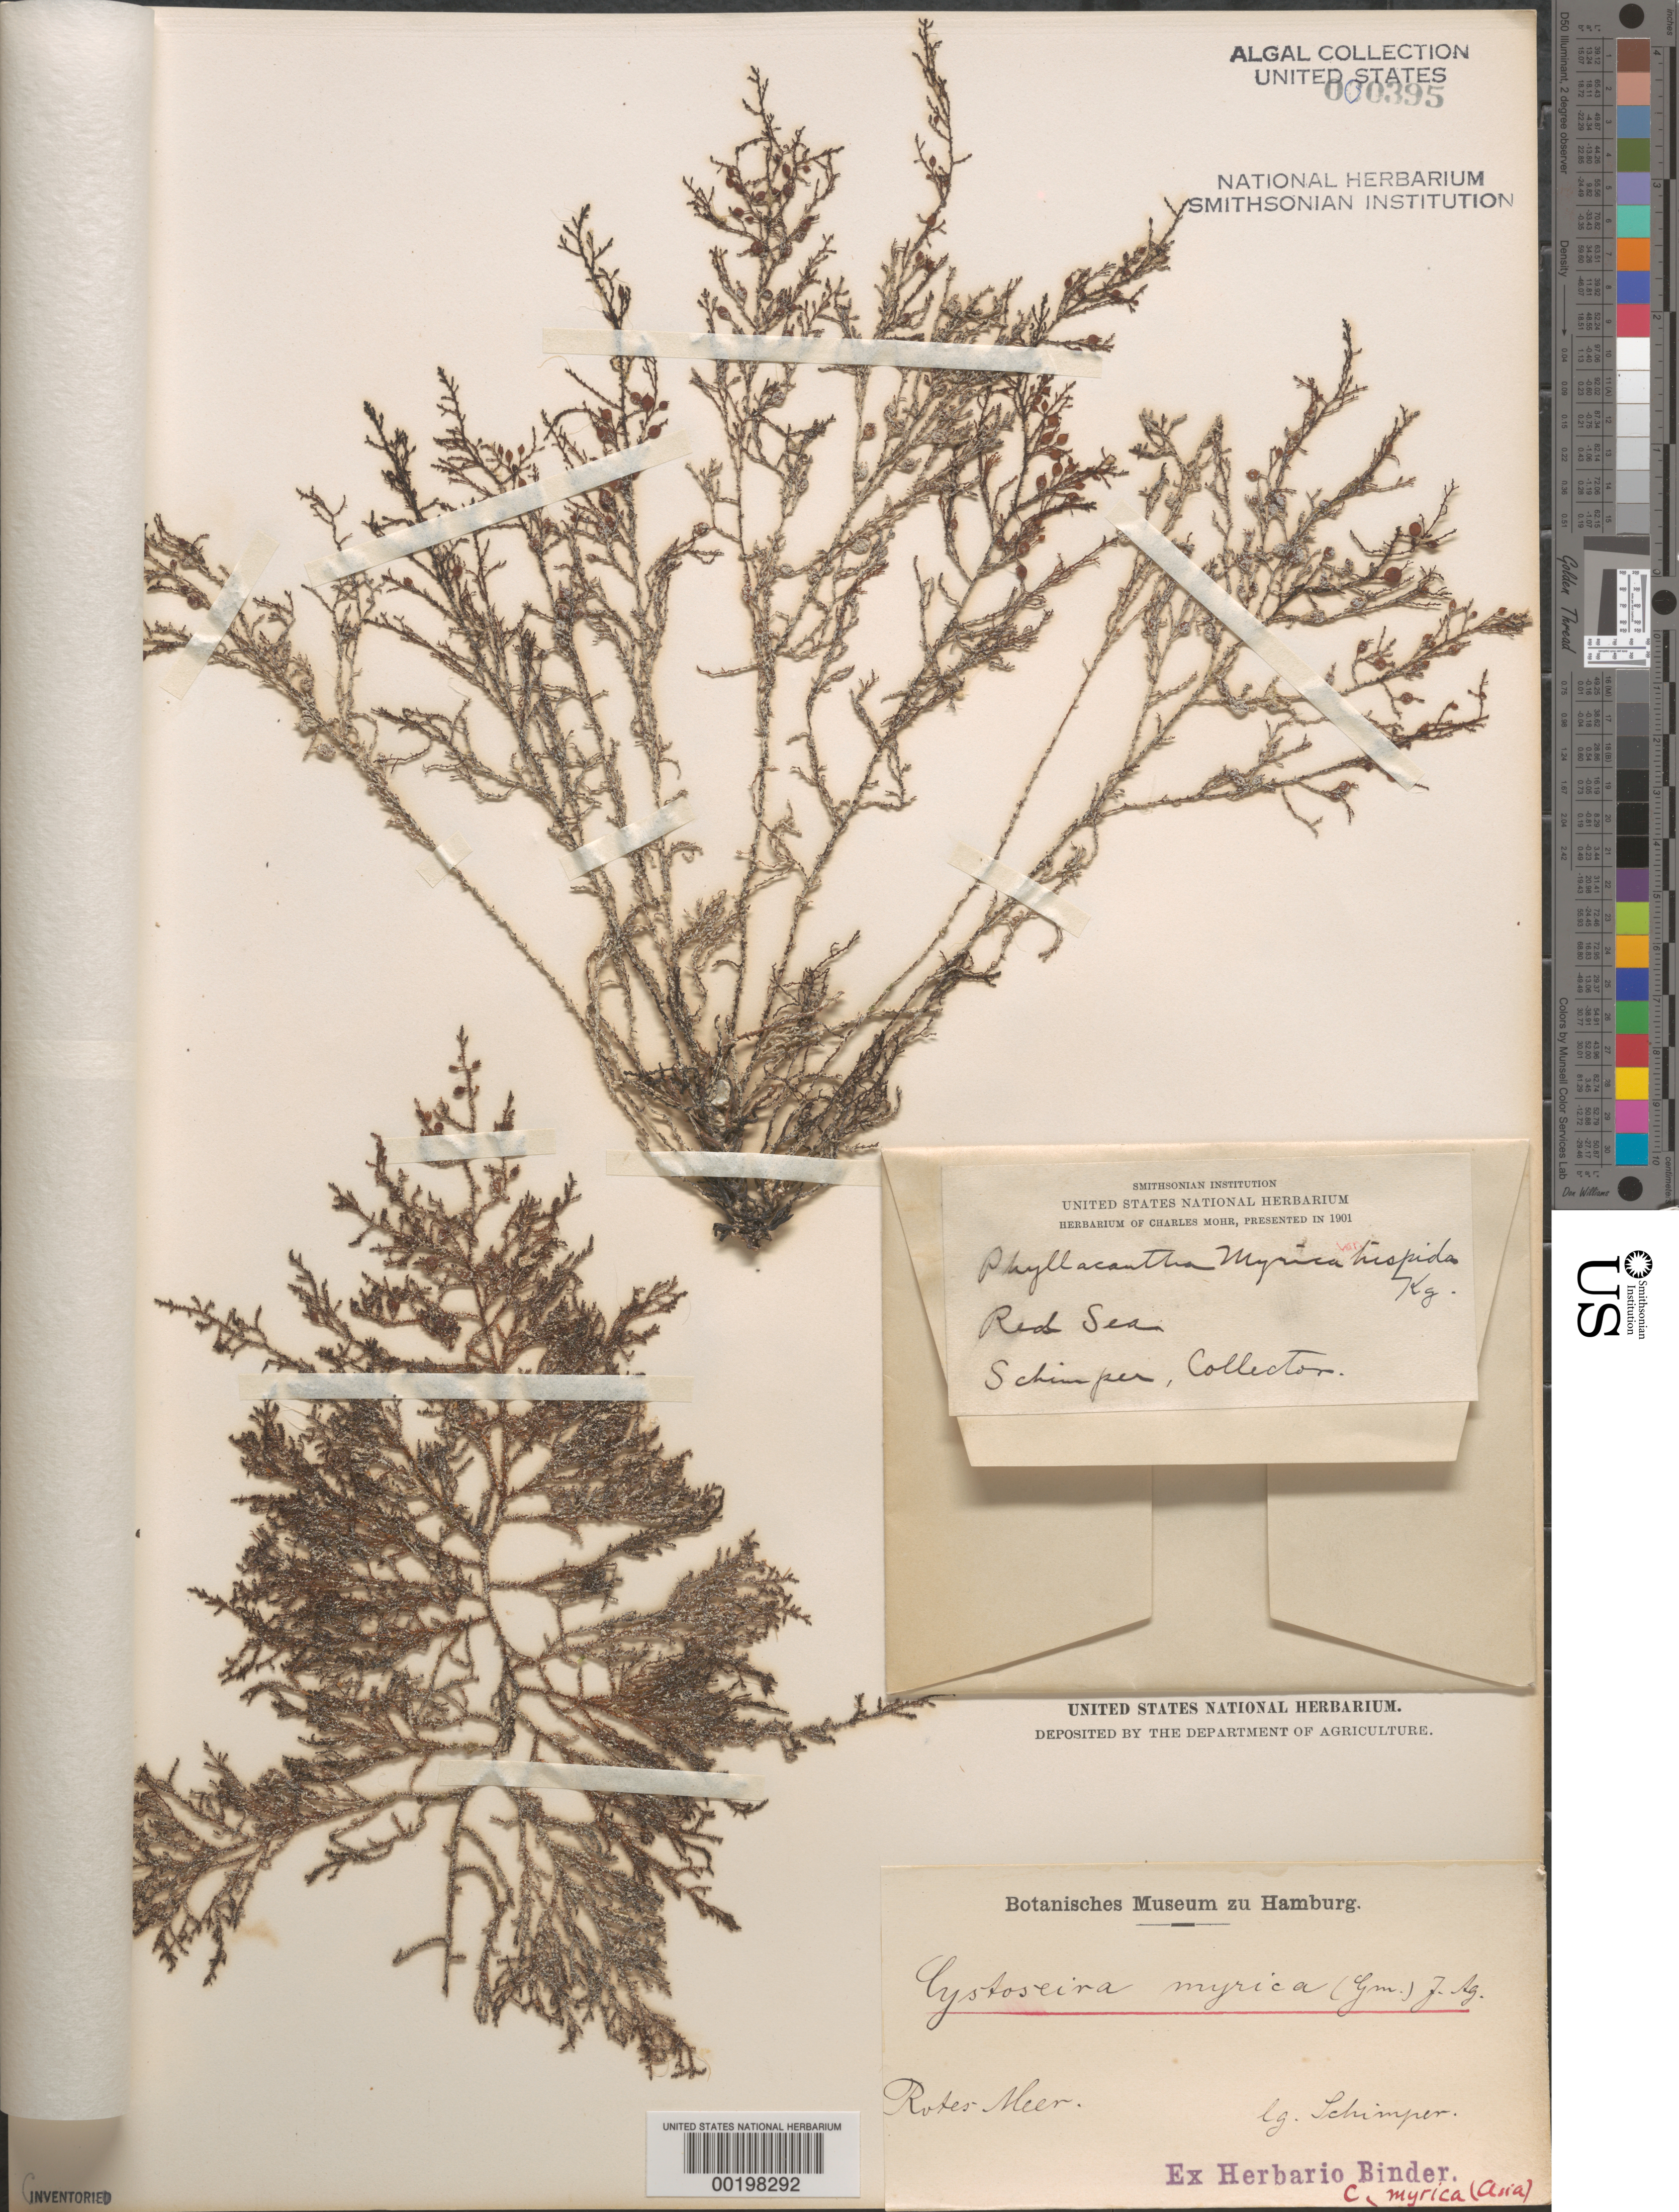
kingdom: Chromista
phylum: Ochrophyta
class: Phaeophyceae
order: Fucales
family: Sargassaceae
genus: Cystoseira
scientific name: Cystoseira myrica var. hispida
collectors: W. Schimper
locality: Red Sea (Rotes Meer)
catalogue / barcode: US 395